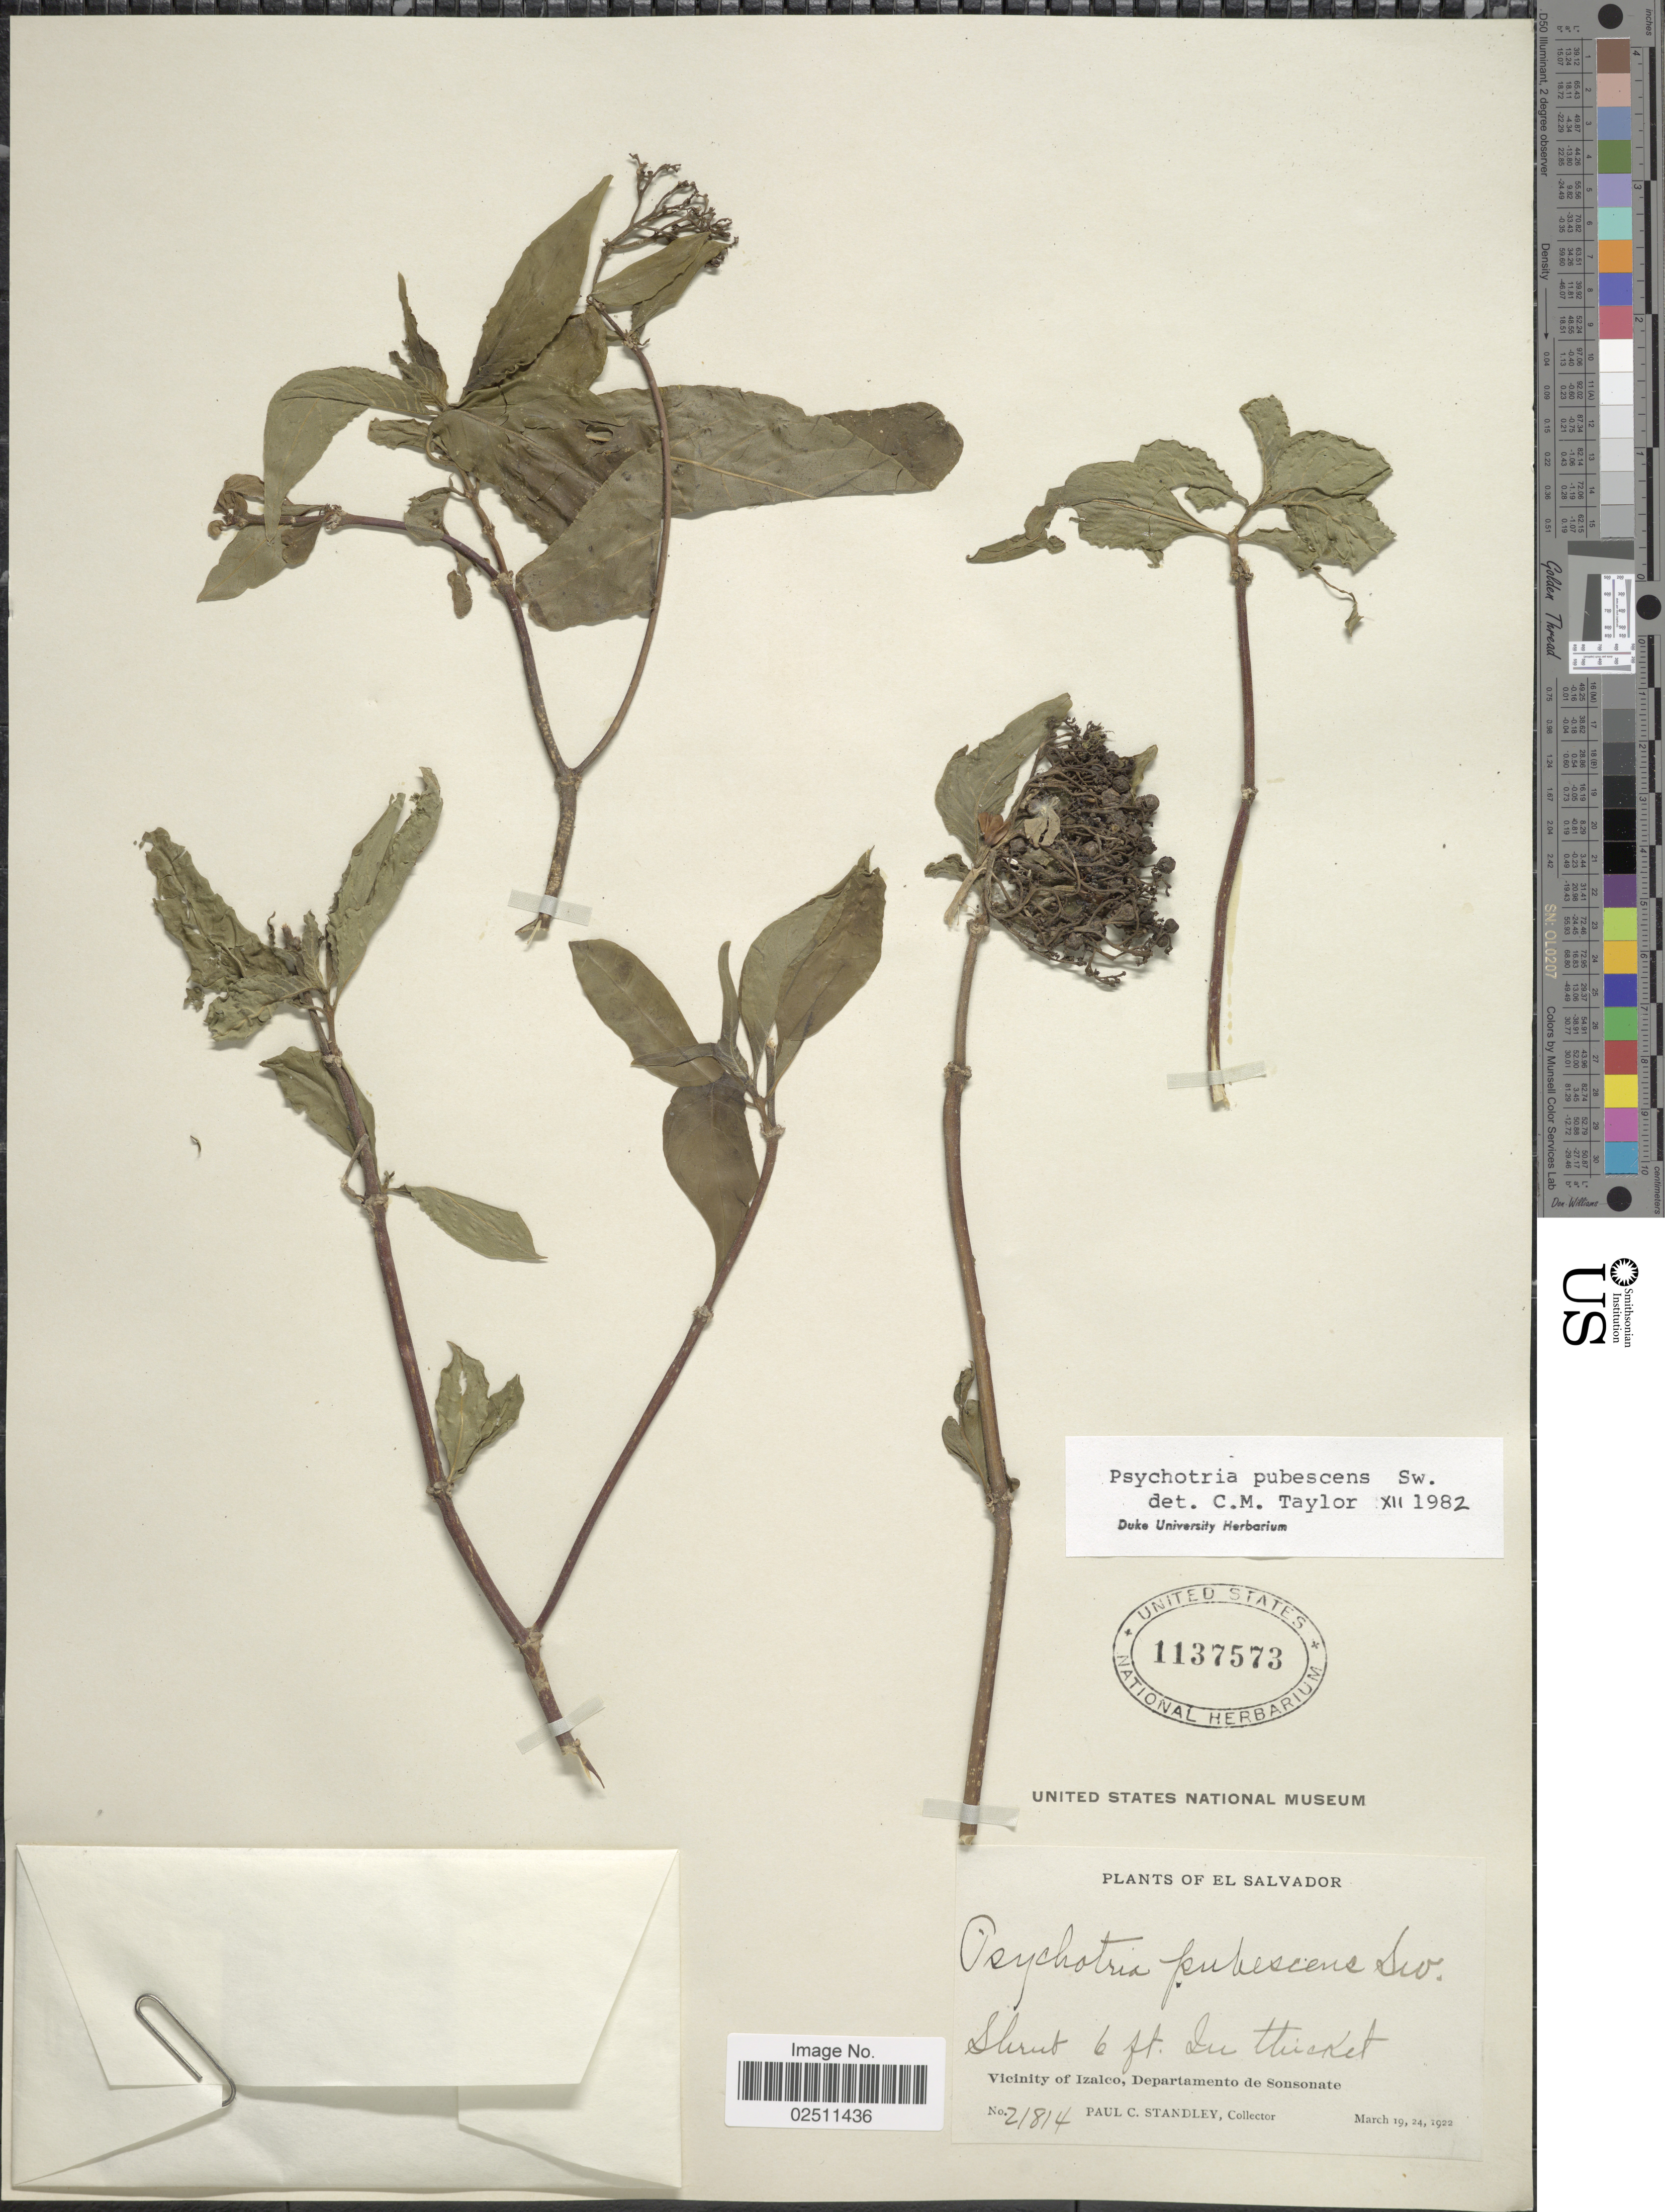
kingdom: Plantae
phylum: Tracheophyta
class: Magnoliopsida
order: Gentianales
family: Rubiaceae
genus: Psychotria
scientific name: Psychotria pubescens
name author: Sw.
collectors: P. C. Standley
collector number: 21814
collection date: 1922-03-19/1922-03-24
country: El Salvador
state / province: Sonsonate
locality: Vicinity of Izalco, Departamento de Sonsonate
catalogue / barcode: US 1137573